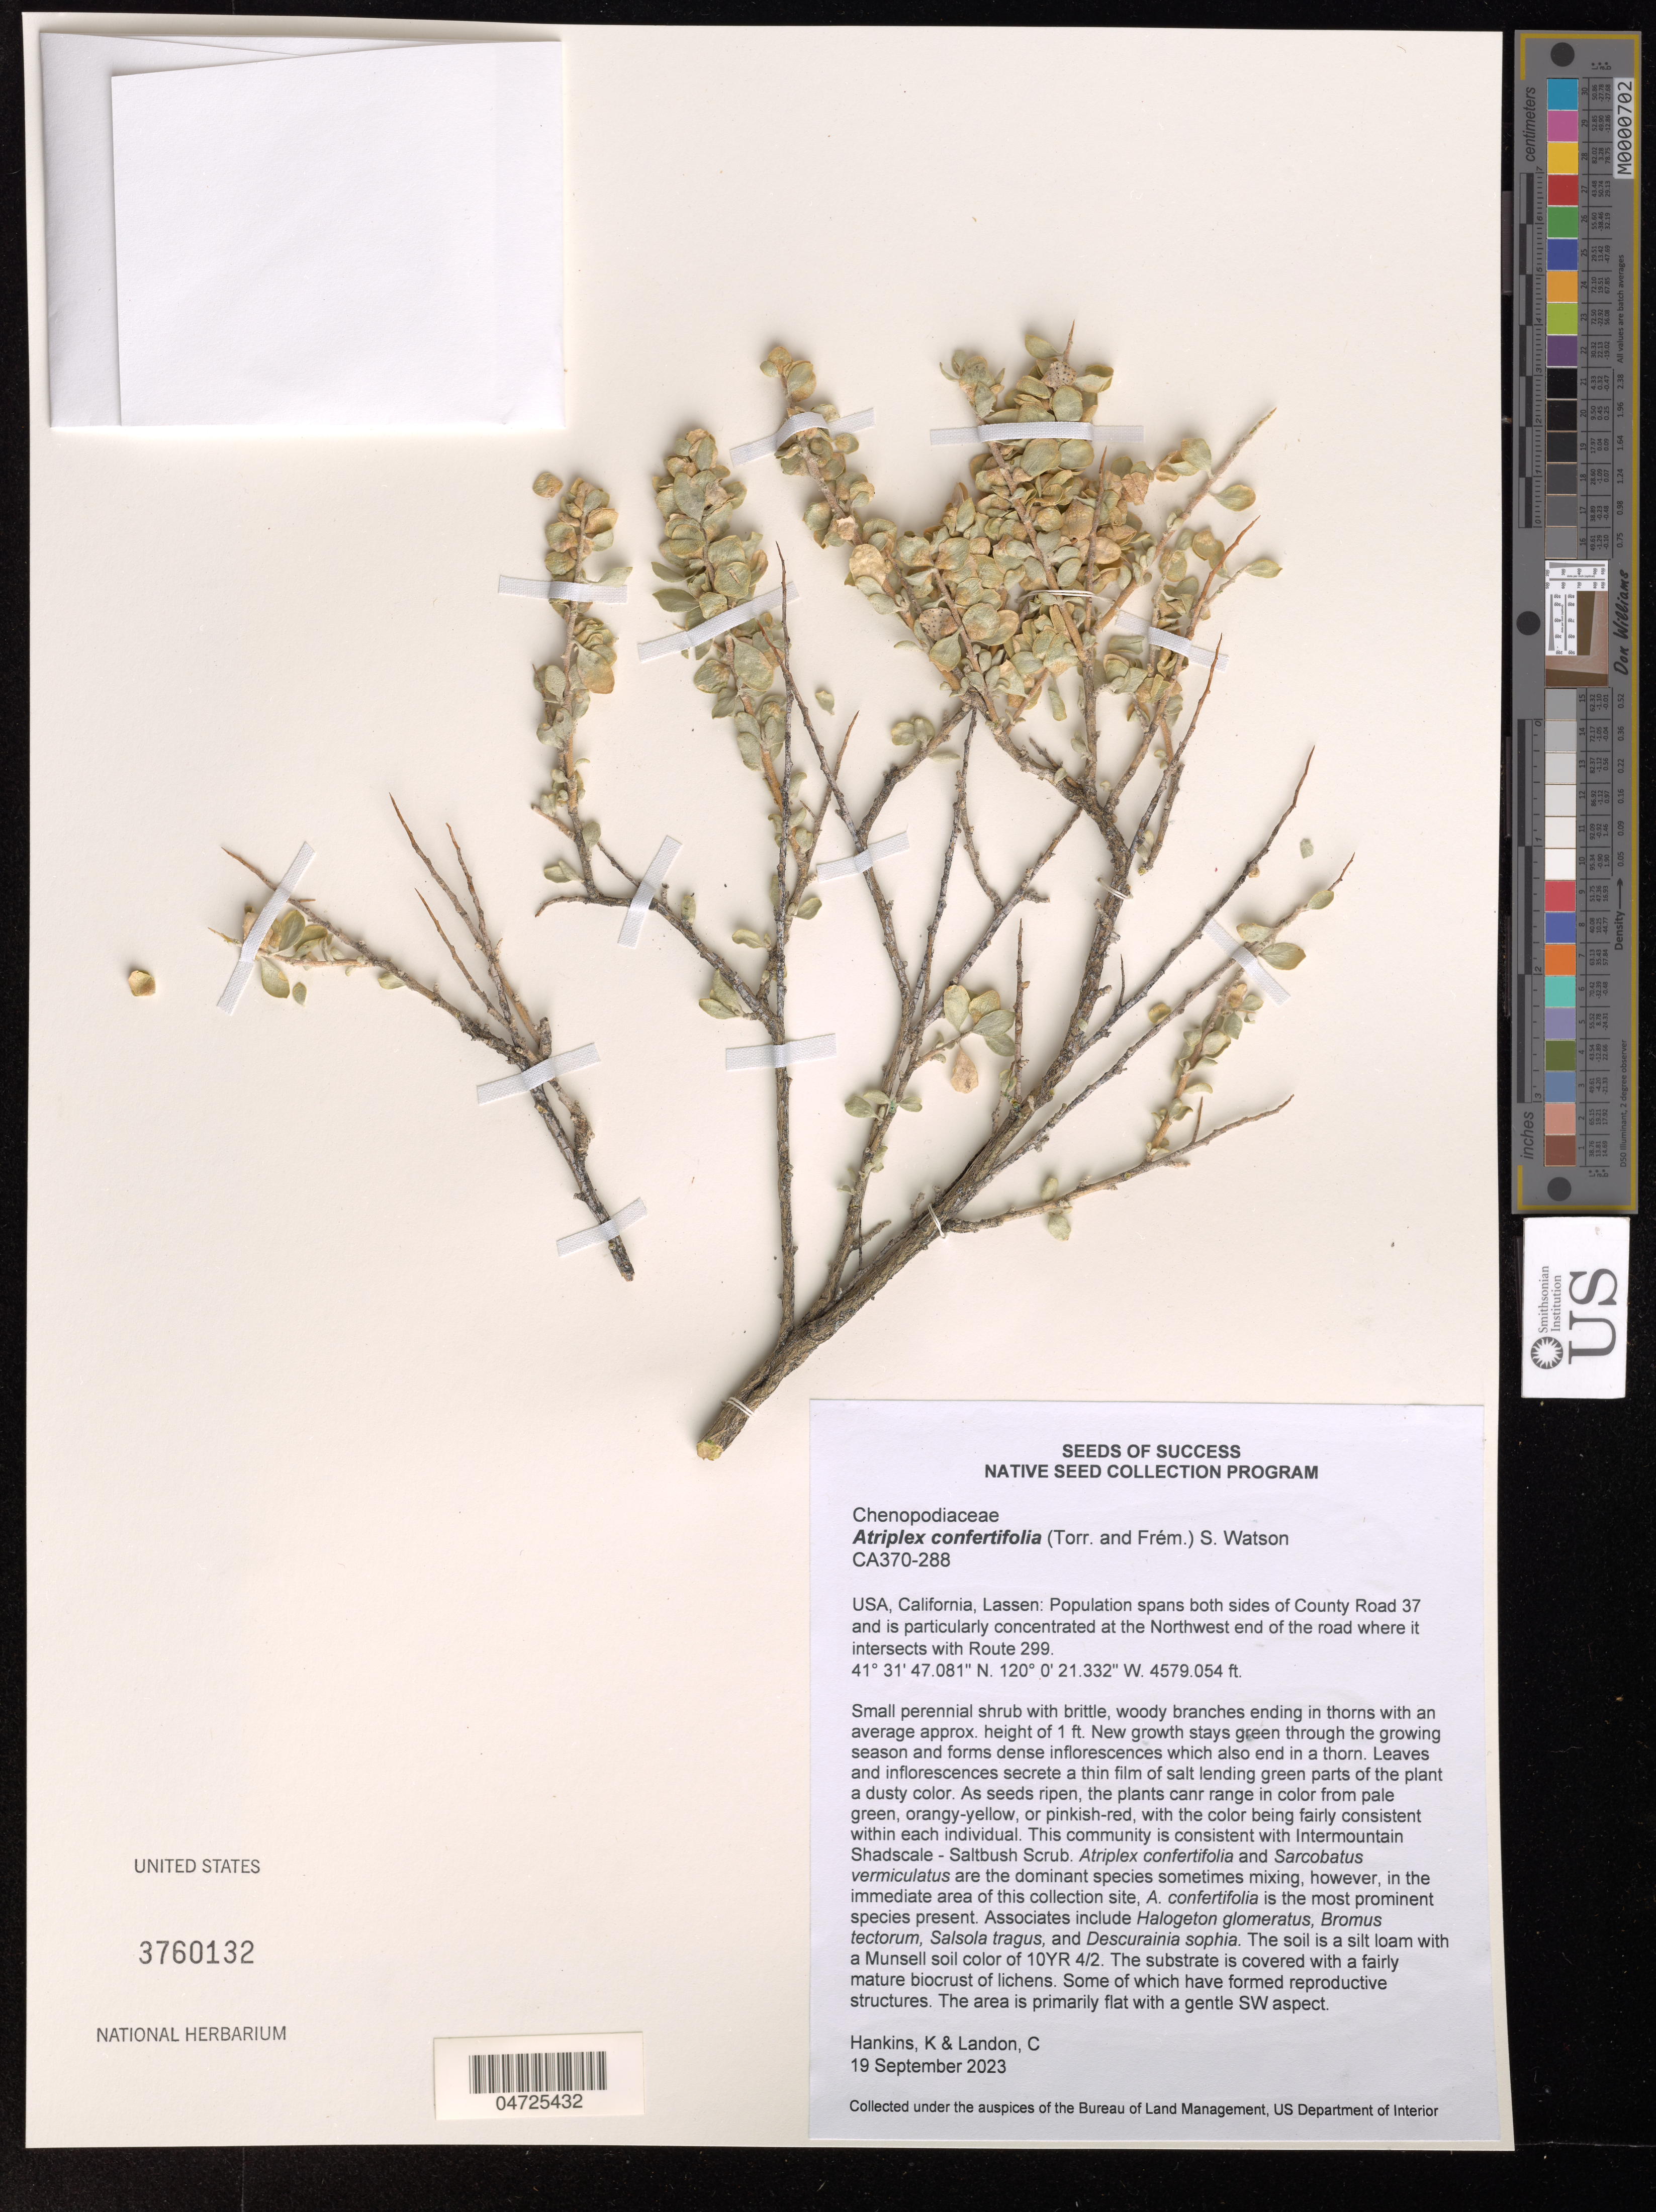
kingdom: Plantae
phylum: Tracheophyta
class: Magnoliopsida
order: Caryophyllales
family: Amaranthaceae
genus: Atriplex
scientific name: Atriplex confertifolia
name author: (Torr. & Frém.) S. Watson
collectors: K. Hankins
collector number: CA370-288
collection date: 2023-09-19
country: United States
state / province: California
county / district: Lassen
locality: Lassen: Population spans both sides of County Road 37 and is particularly concentrated at the Northwest end of the road where it intersects with Route 299.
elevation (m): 1395.7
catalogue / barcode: US 3760132